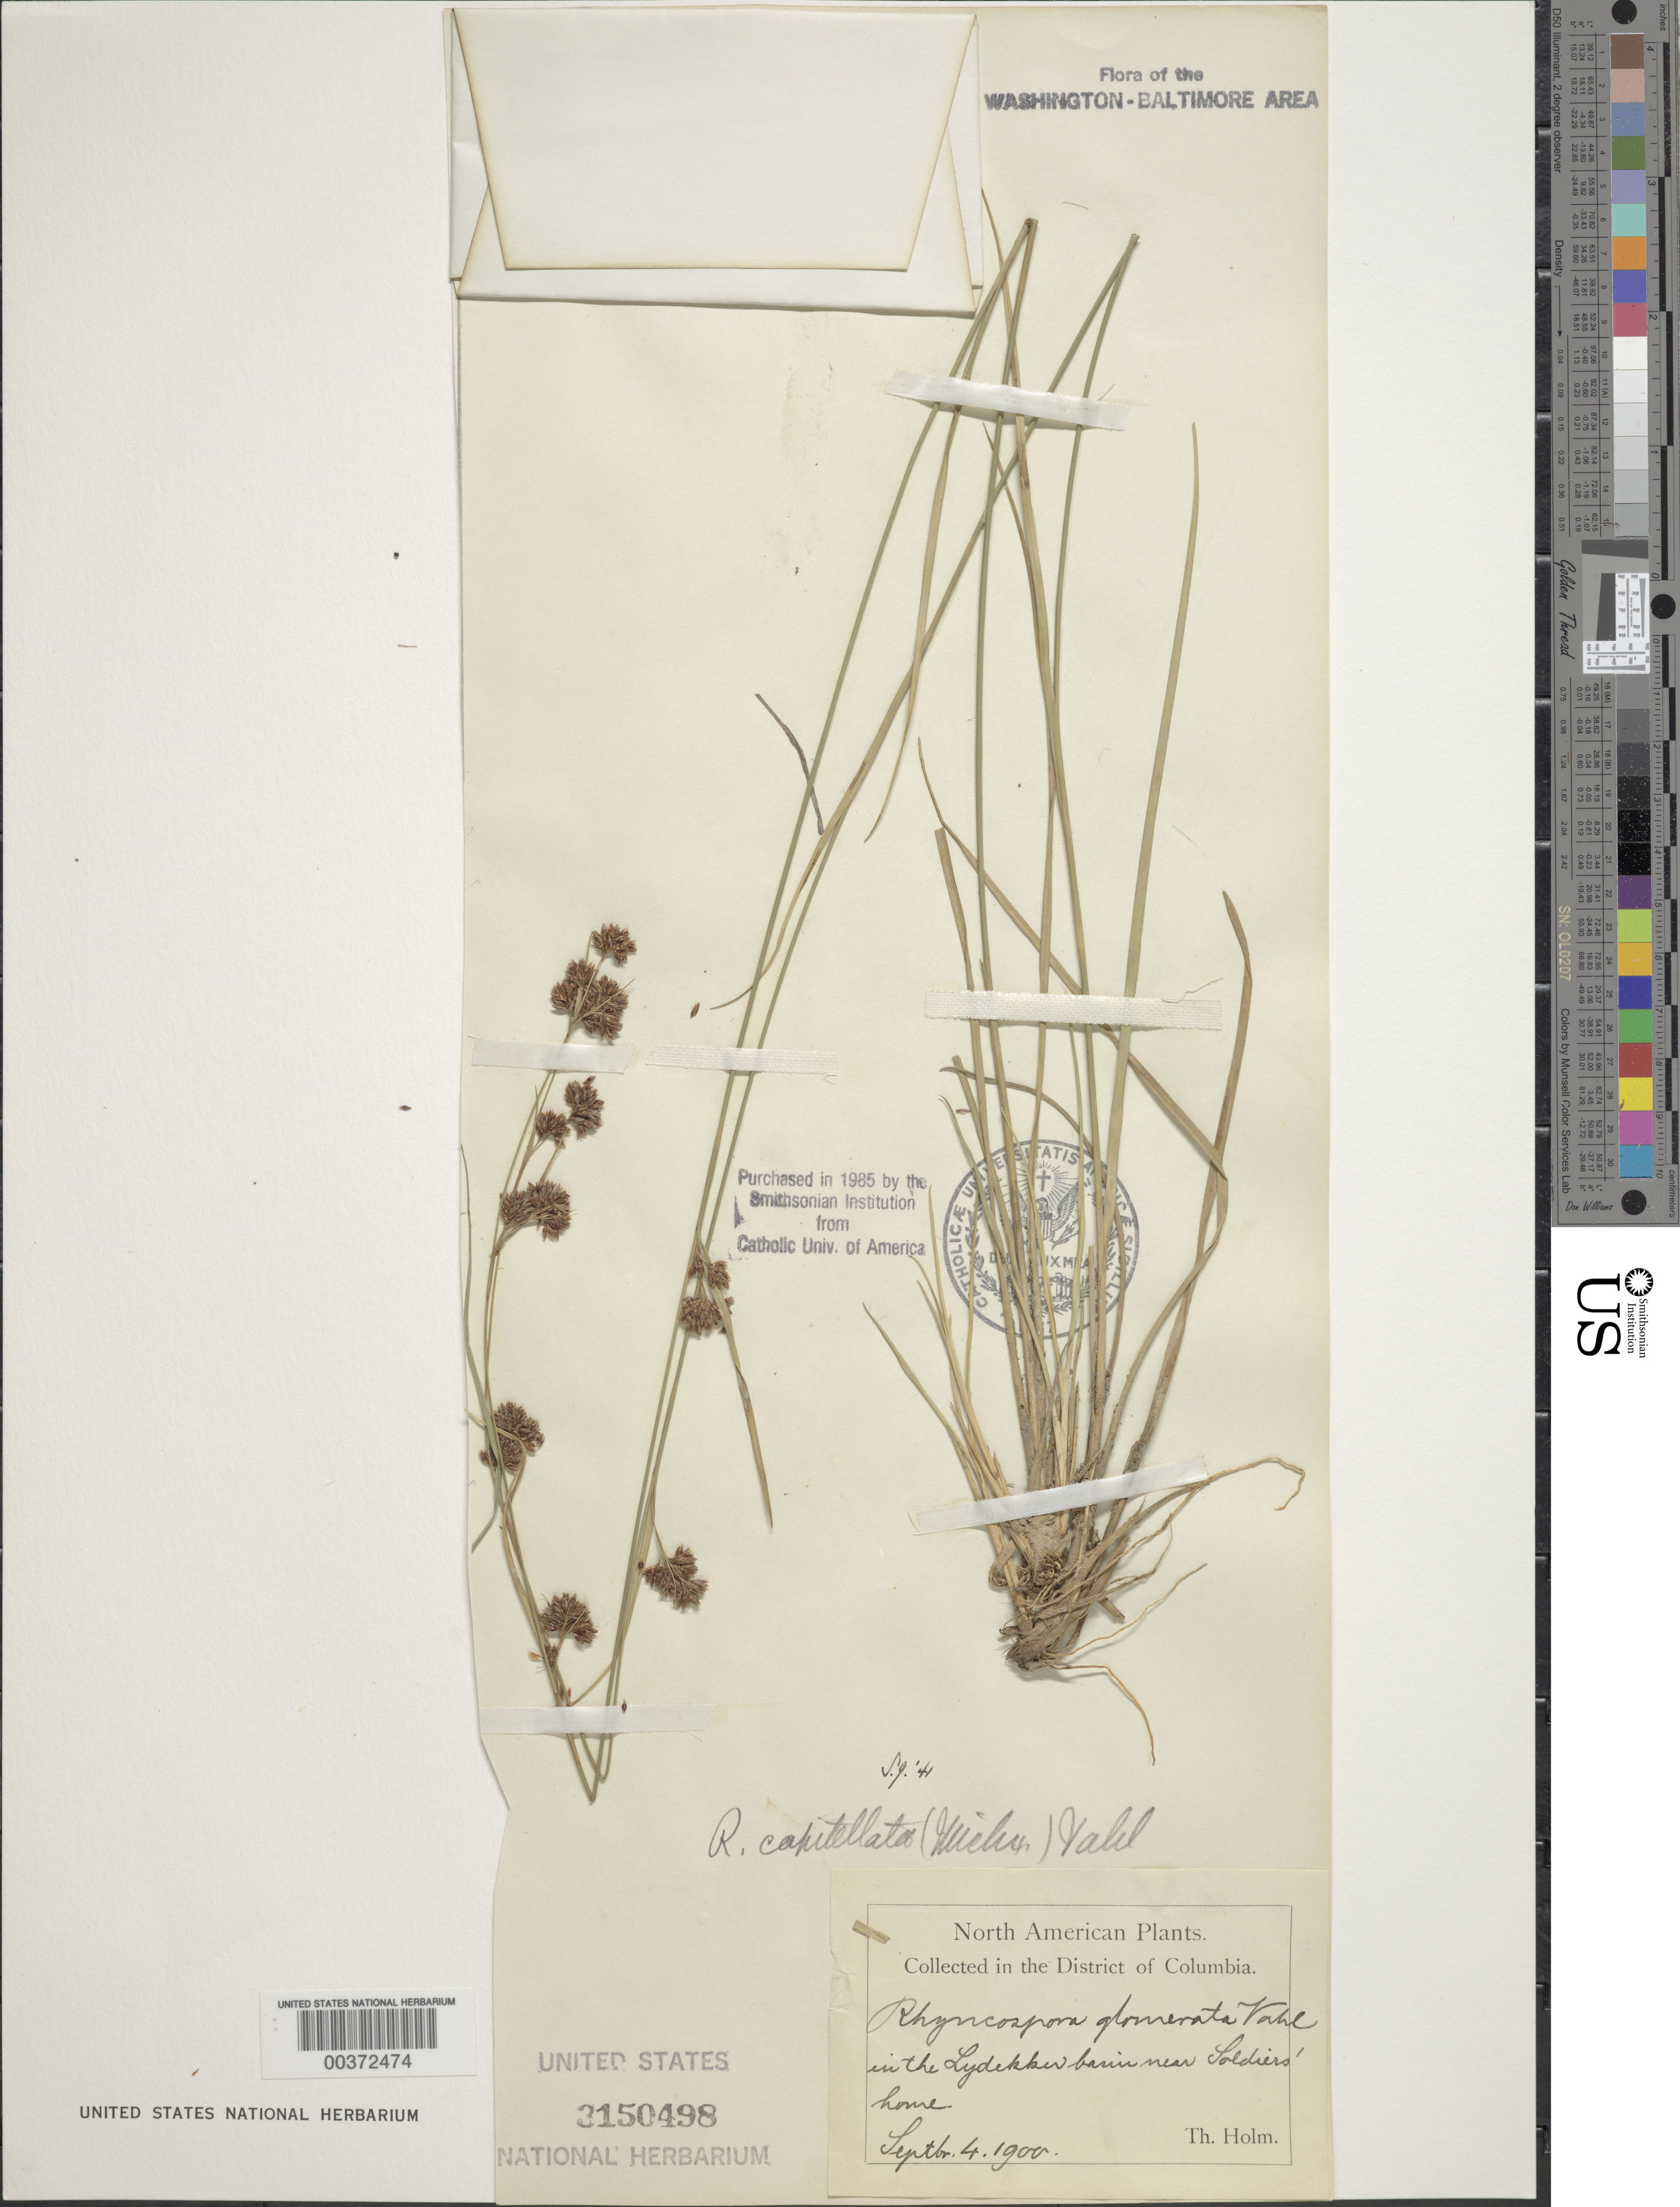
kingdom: Plantae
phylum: Tracheophyta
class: Liliopsida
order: Poales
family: Cyperaceae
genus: Rhynchospora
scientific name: Rhynchospora capitellata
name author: (Michx.) Vahl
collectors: T. Holm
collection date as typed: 04 Sep 1900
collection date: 1900-09-04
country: United States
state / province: District of Columbia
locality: Near Soldier's Home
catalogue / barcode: US 3150498